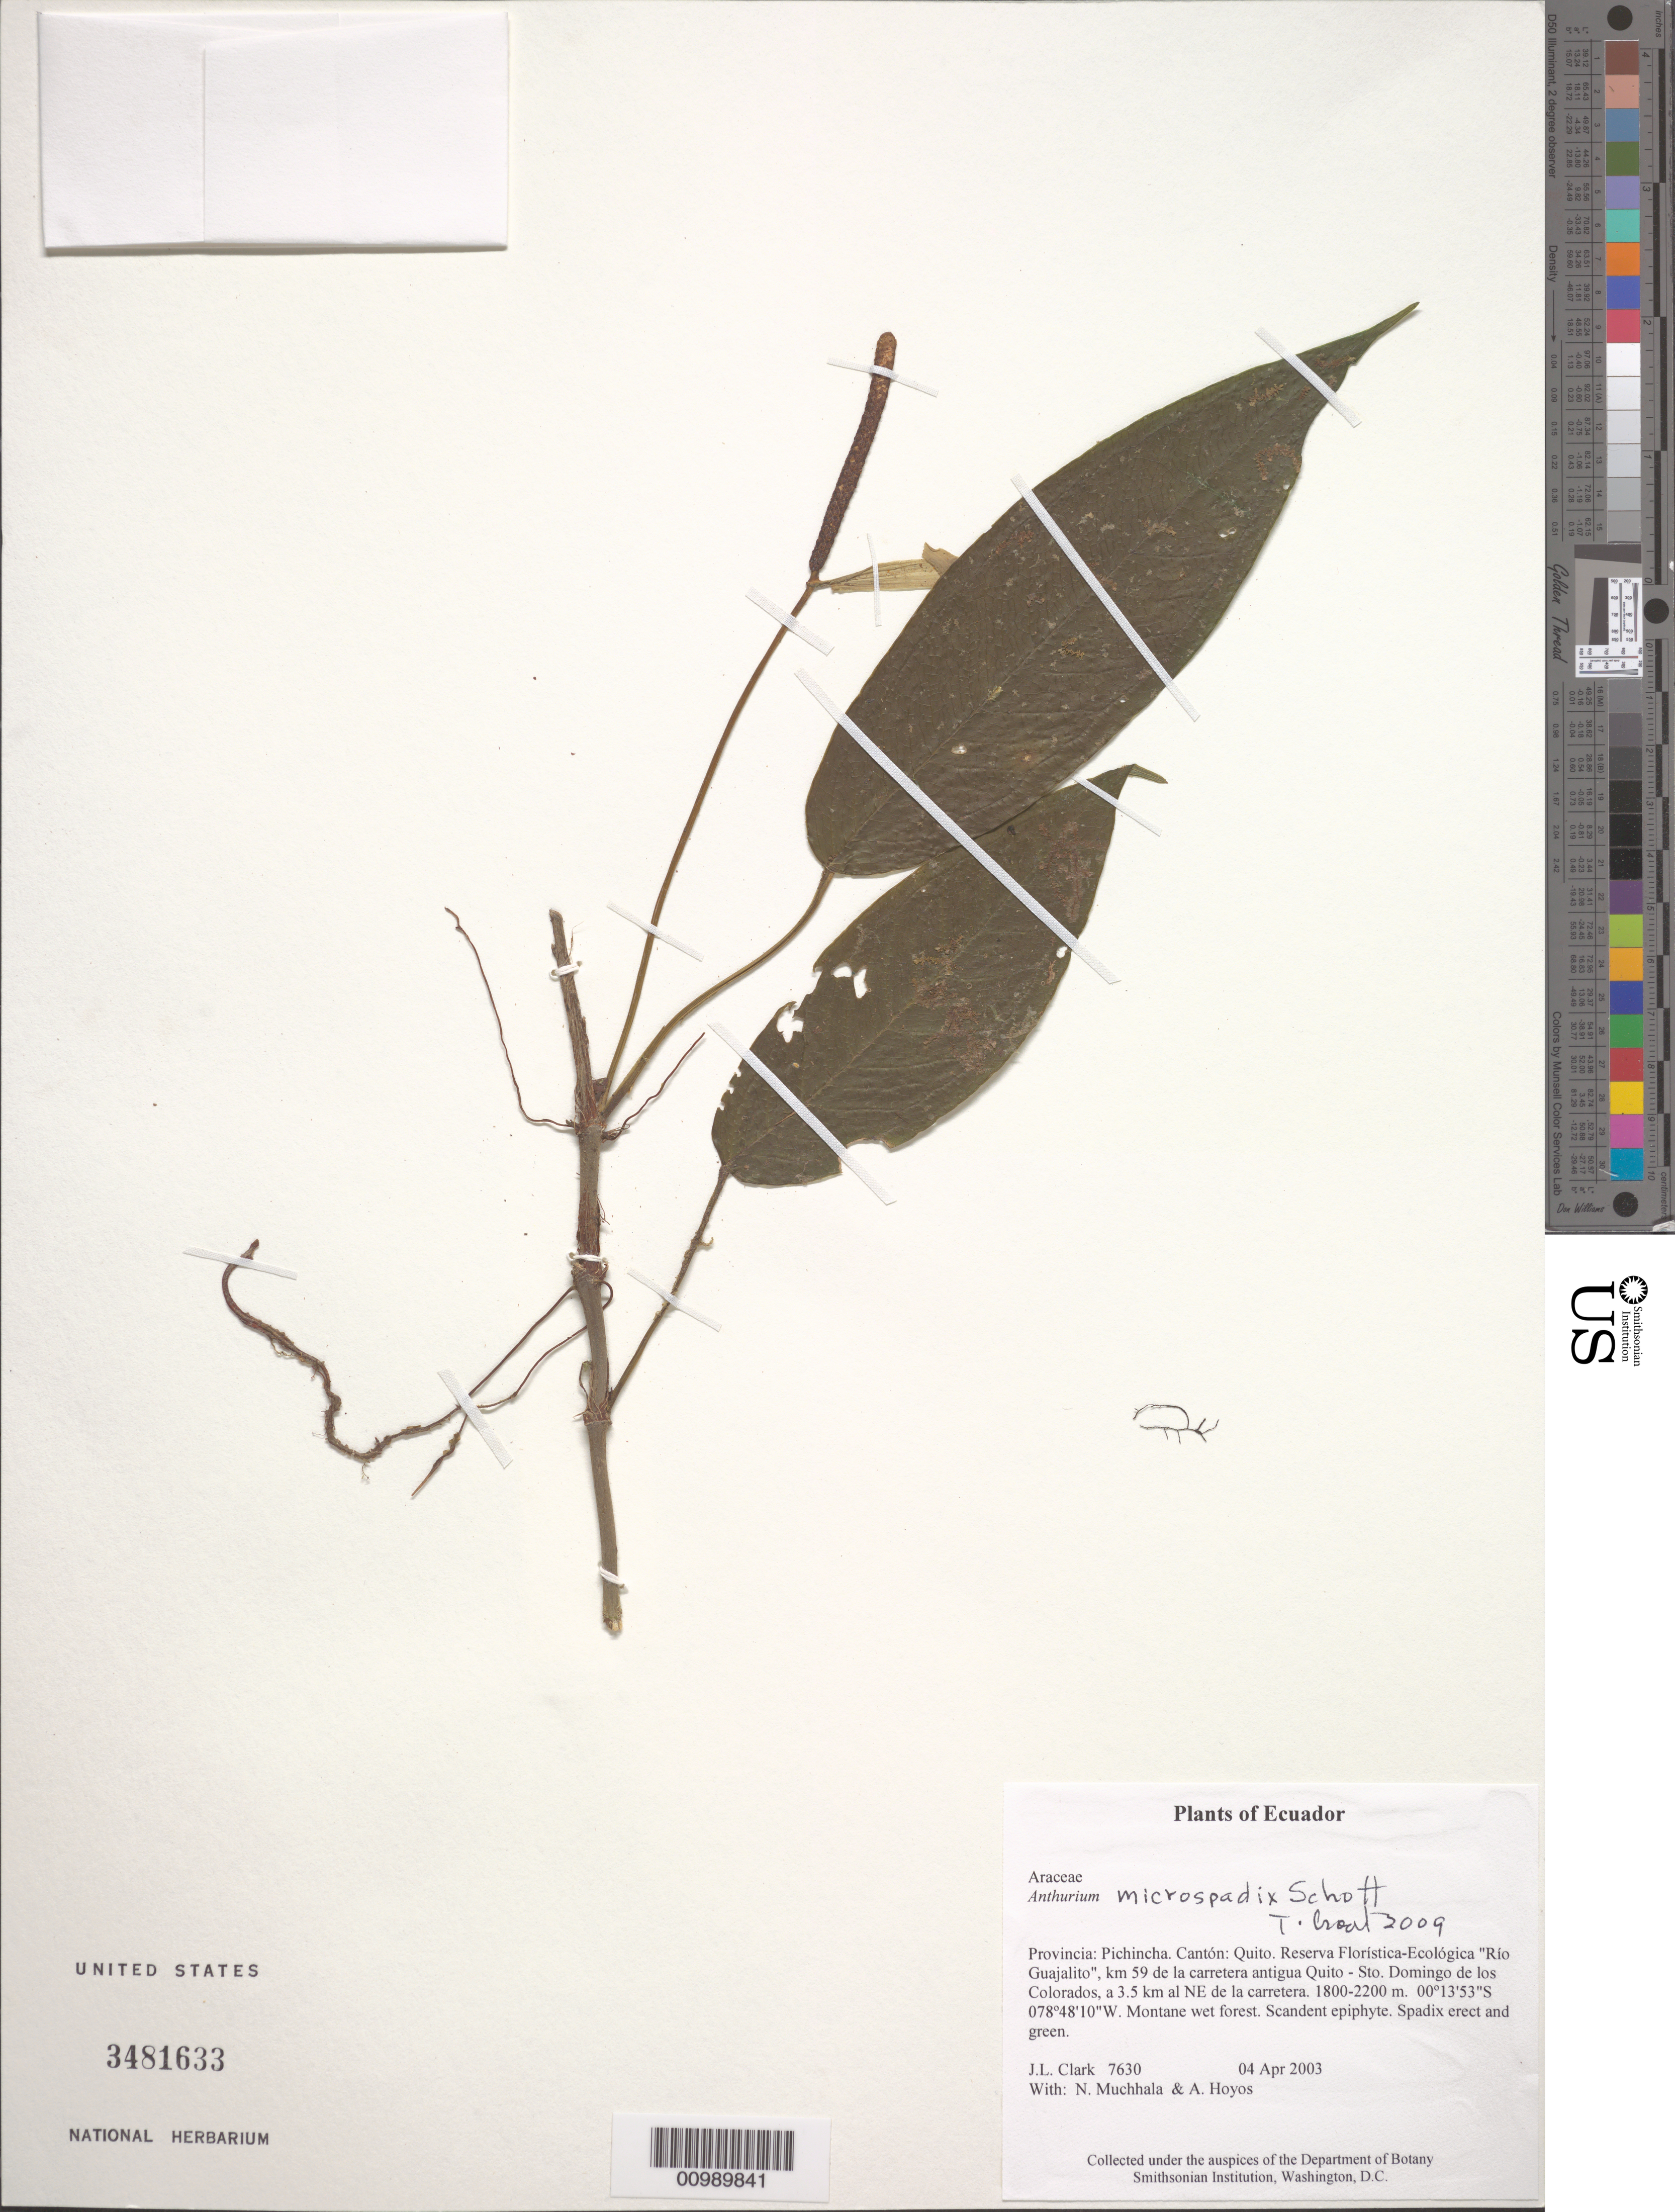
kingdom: Plantae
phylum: Tracheophyta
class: Liliopsida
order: Alismatales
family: Araceae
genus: Anthurium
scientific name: Anthurium microspadix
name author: Schott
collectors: J. L. Clark, N. Muchhala & A. Hoyos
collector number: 7630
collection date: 2003-04-04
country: Ecuador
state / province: Pichincha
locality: Cantón: Quito. Reserva Florística-Ecológica "Río Guajalito", km 59 de la carretera antigua Quito - Sto. Domingo de los Colorados, a 3.5 km al NE de la carretera.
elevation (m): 1800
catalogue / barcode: US 3481633